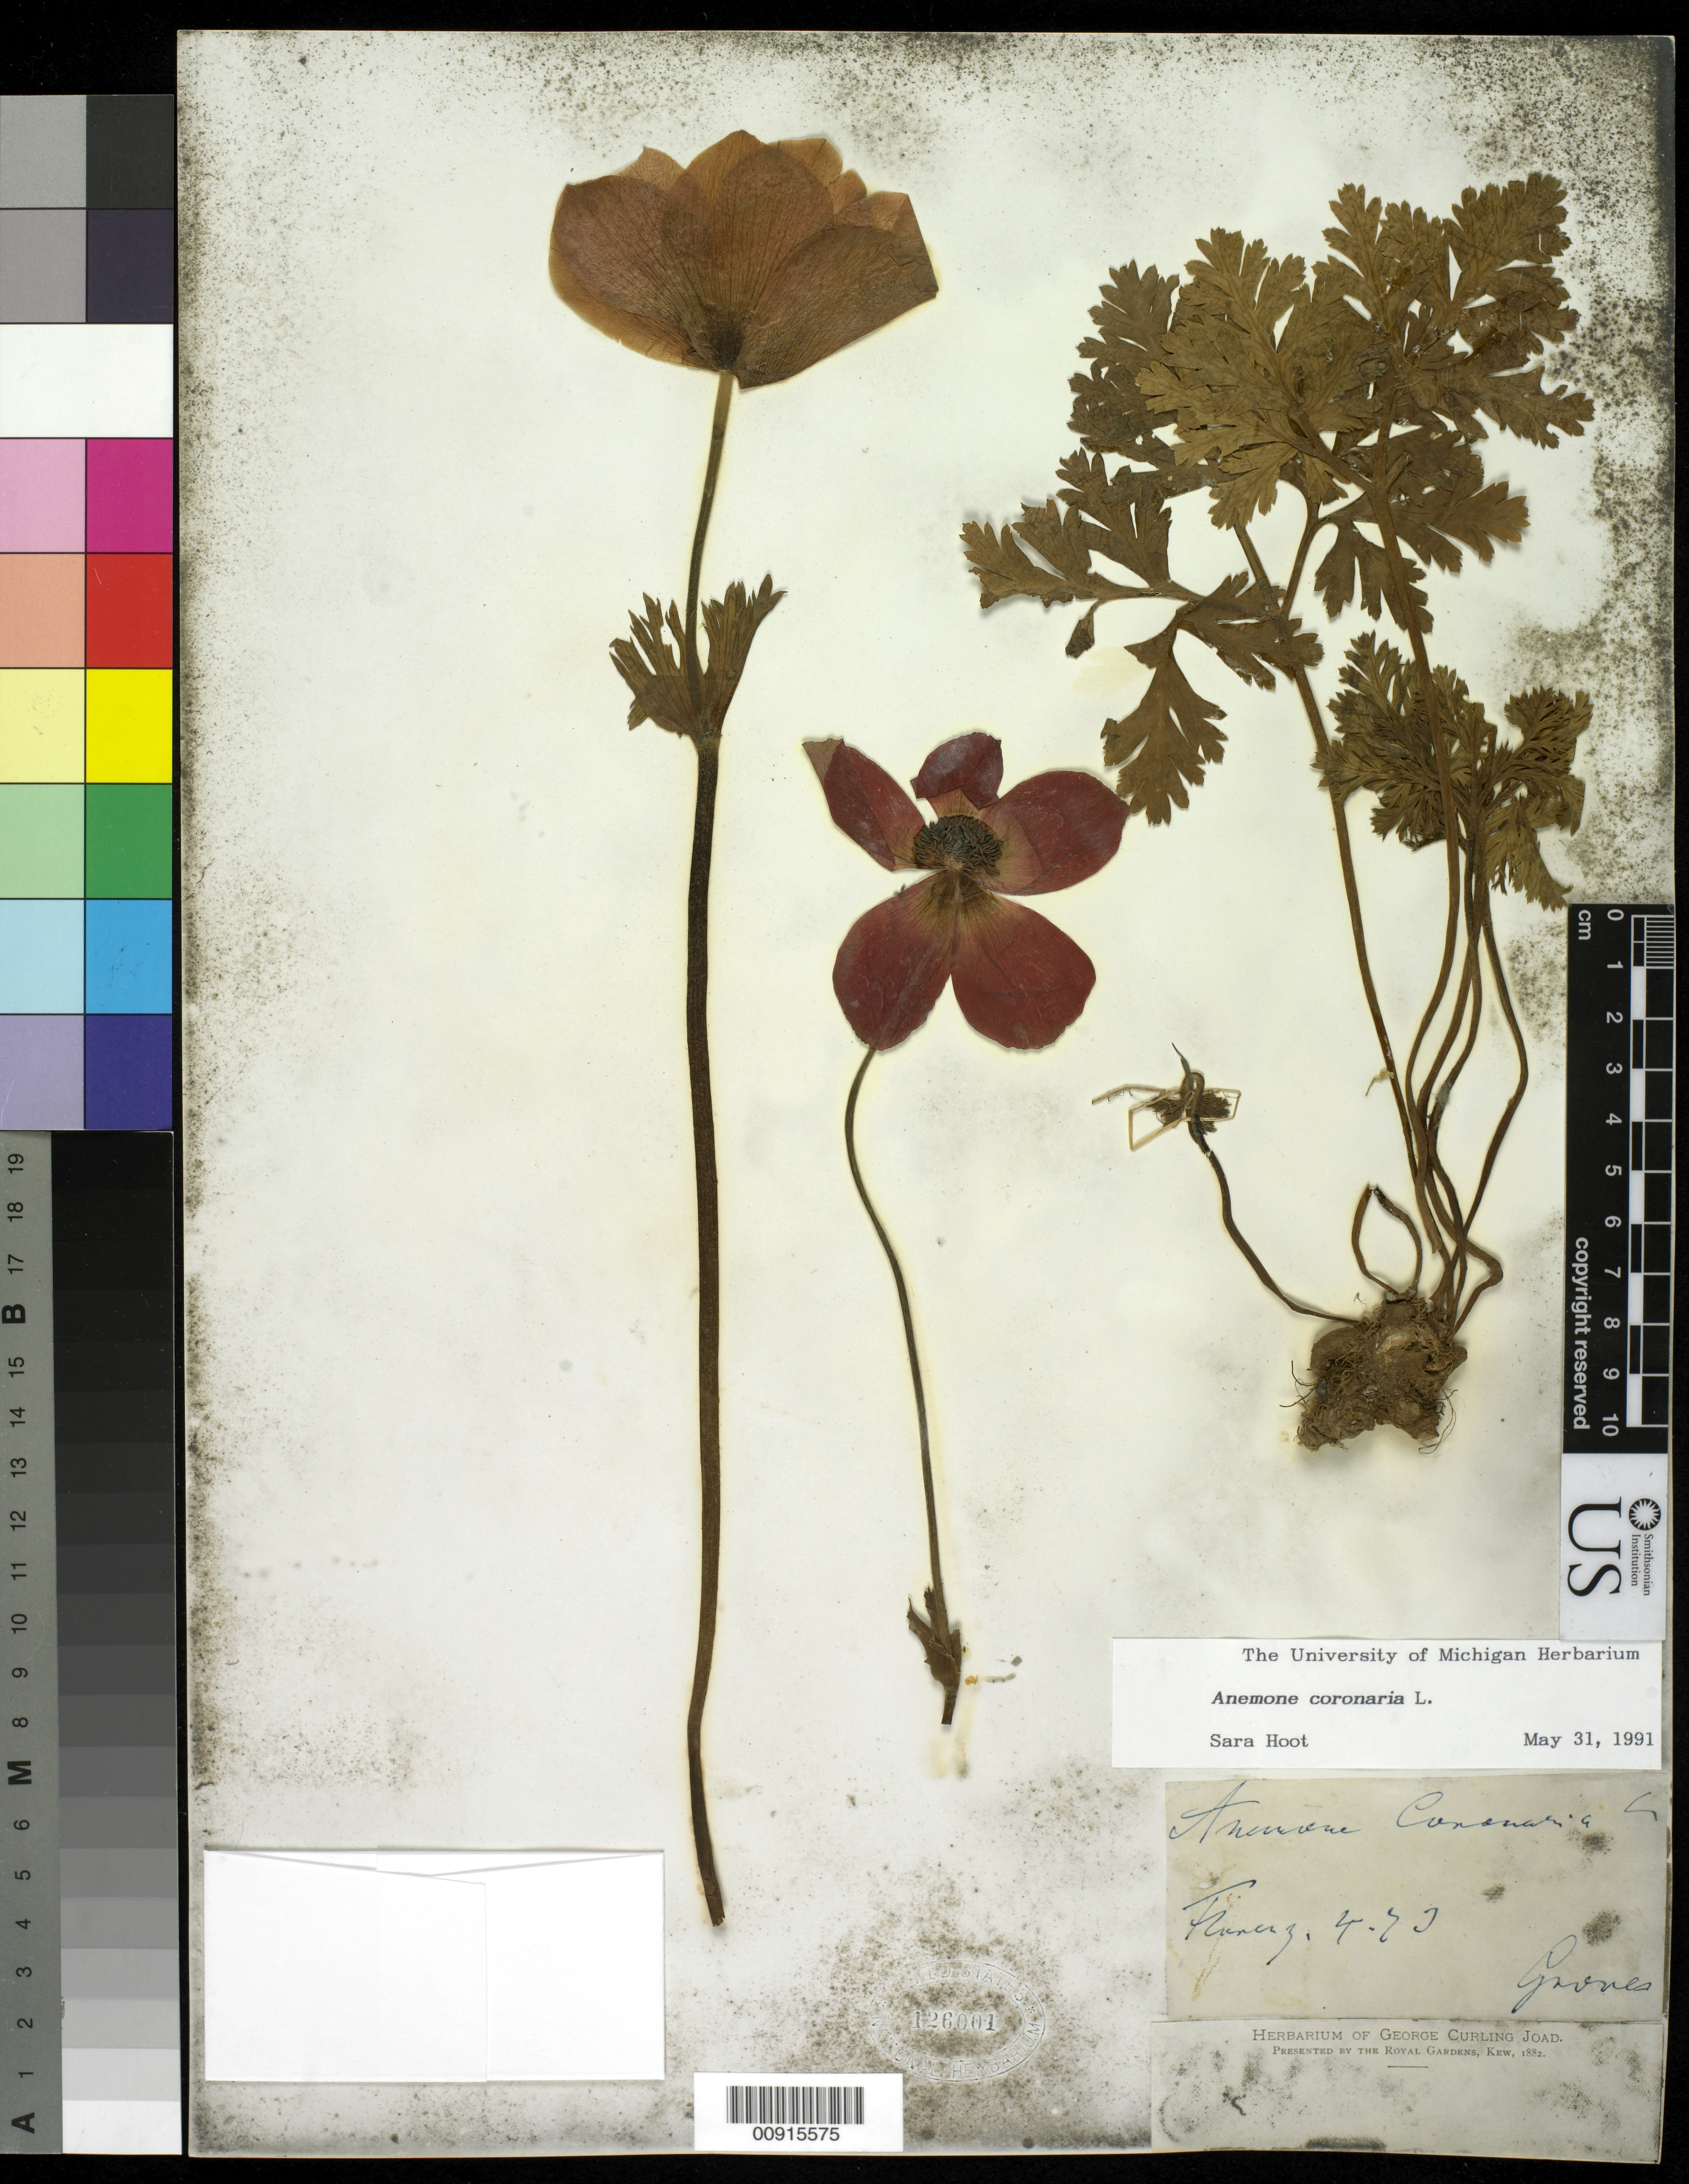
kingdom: Plantae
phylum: Tracheophyta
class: Magnoliopsida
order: Ranunculales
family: Ranunculaceae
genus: Anemone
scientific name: Anemone coronaria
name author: L.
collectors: ex herb. George Curling Joad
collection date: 1882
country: France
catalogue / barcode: US 126001